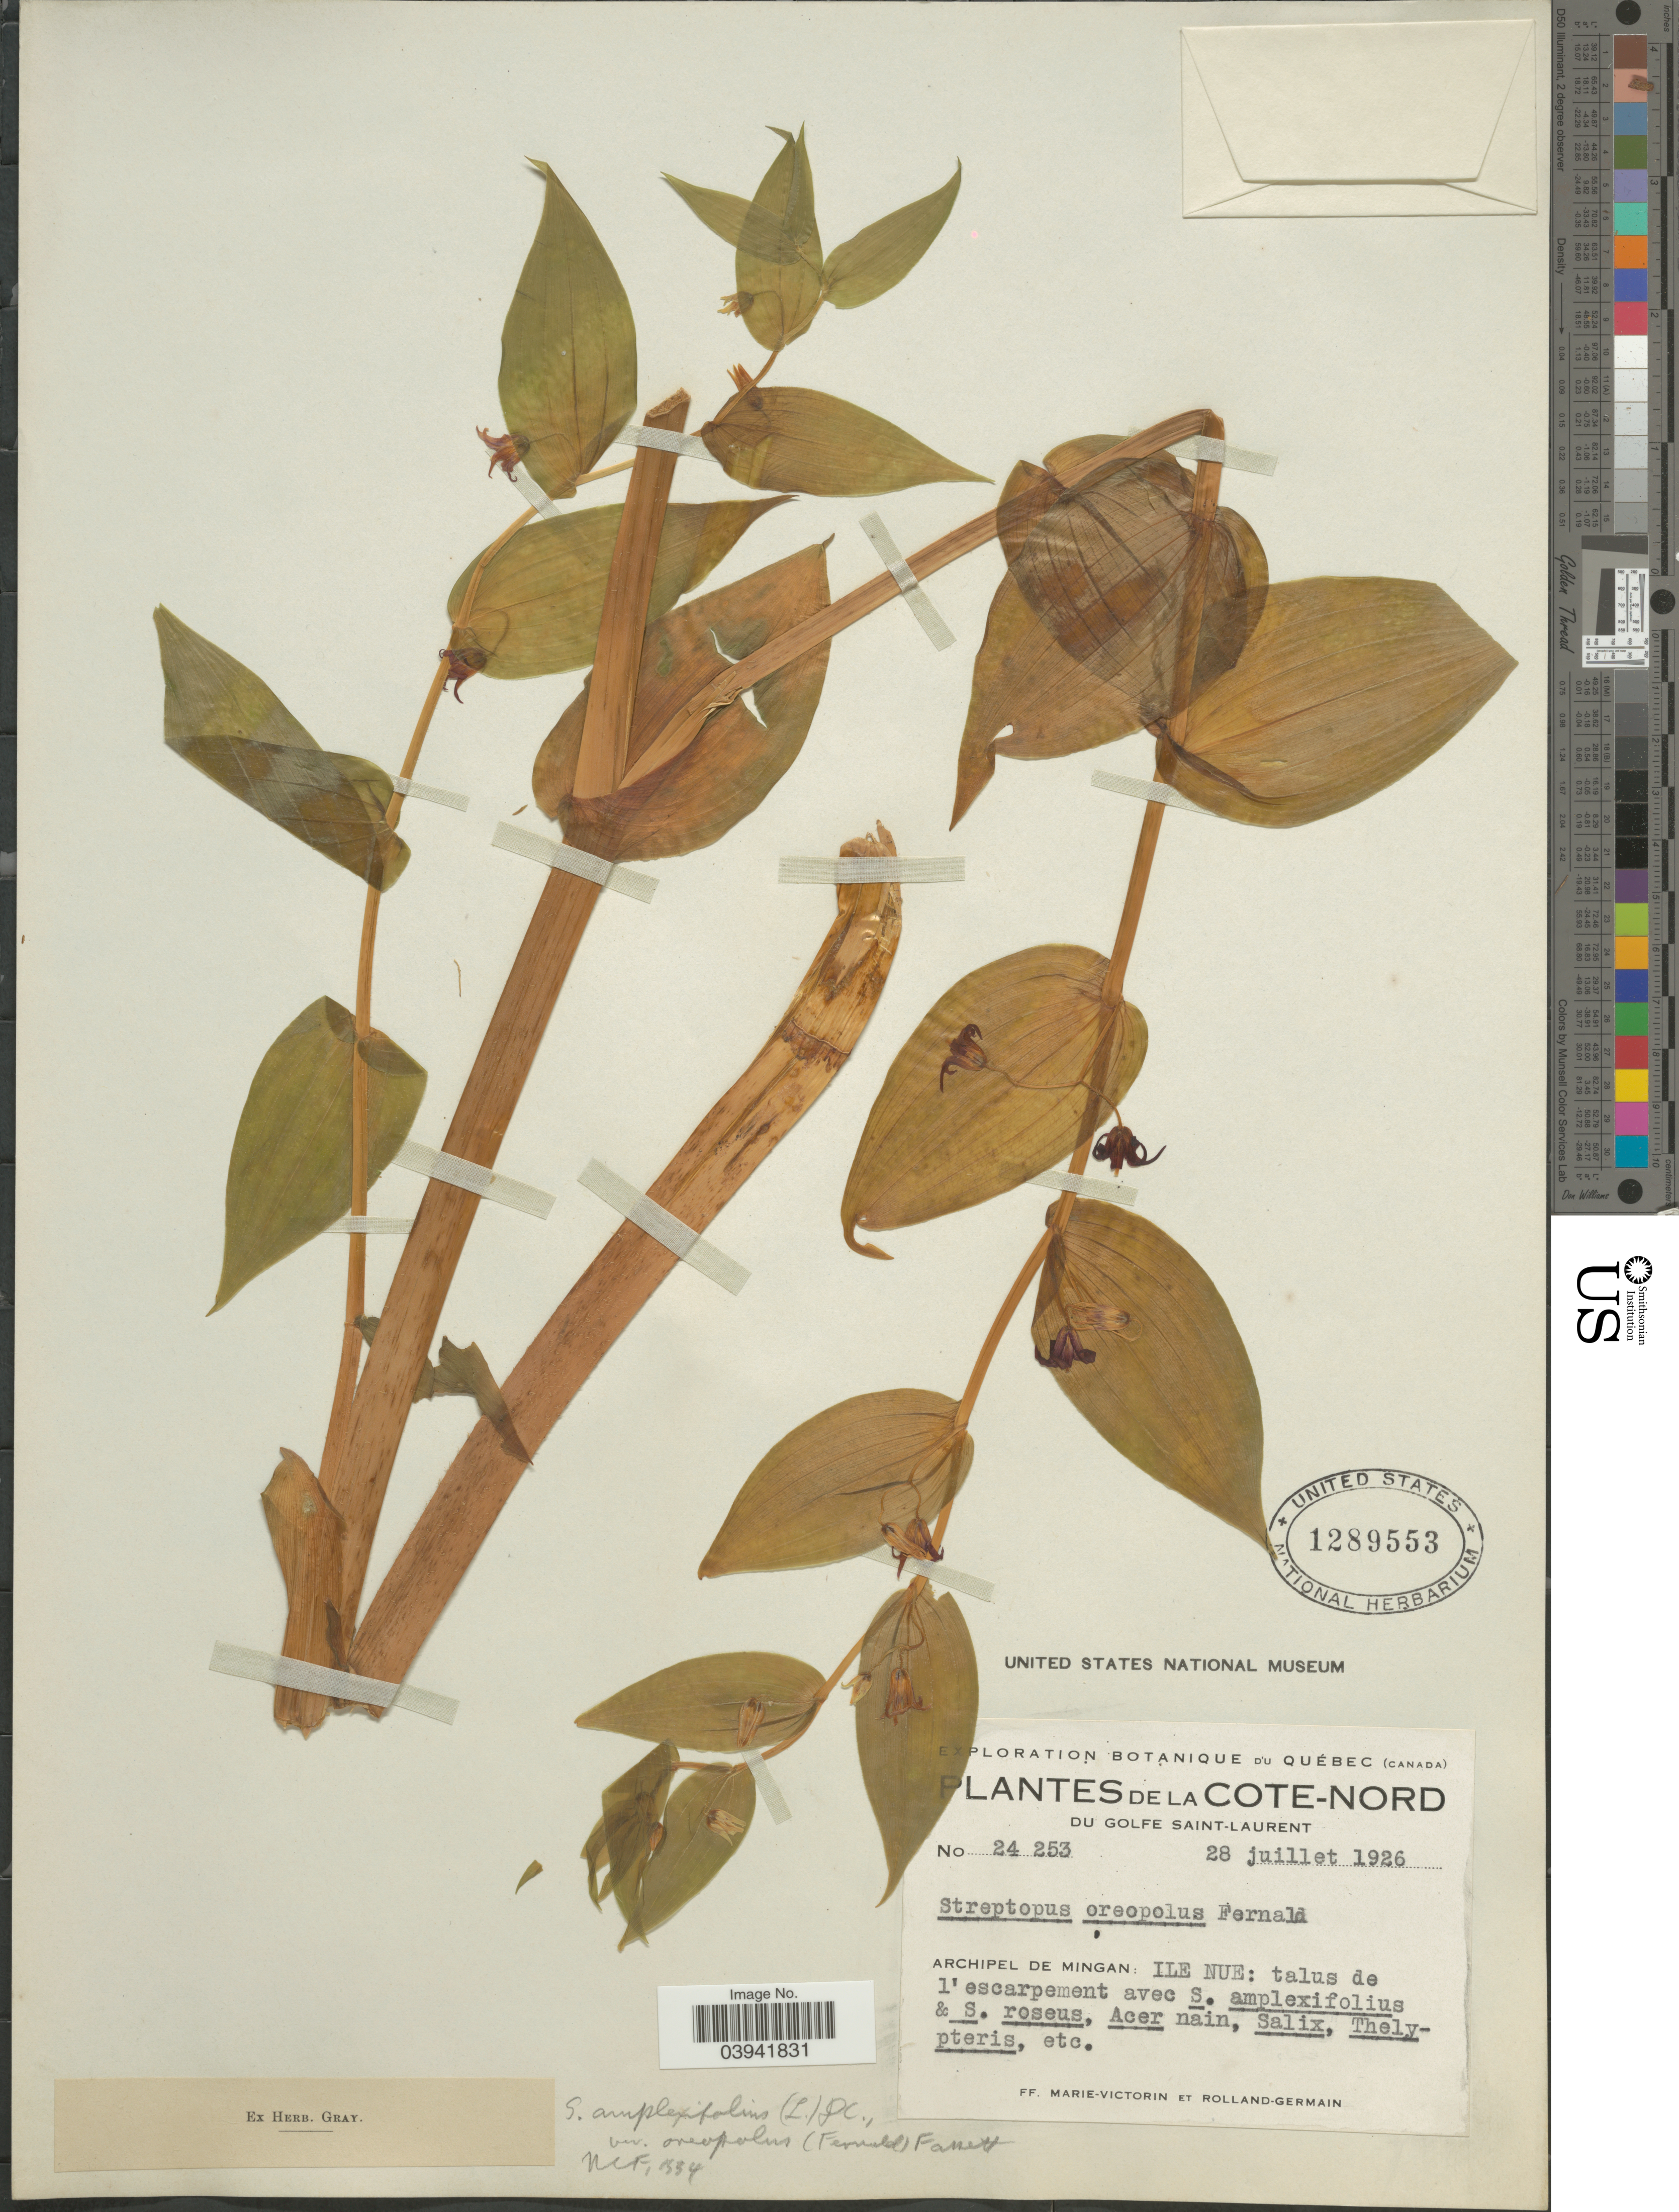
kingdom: Plantae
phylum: Tracheophyta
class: Liliopsida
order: Liliales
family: Liliaceae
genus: Streptopus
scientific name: Streptopus amplexifolius var. oreopolus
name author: Fassett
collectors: F. Marie-Victorin & Rolland-Germain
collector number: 24253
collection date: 1926-07-28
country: Canada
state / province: Quebec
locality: La Cote-Nord. Du Golfe Saint-Laurent. Archipel de Mingan: Ile Nue: talus de l'escarpement.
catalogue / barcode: US 1289553